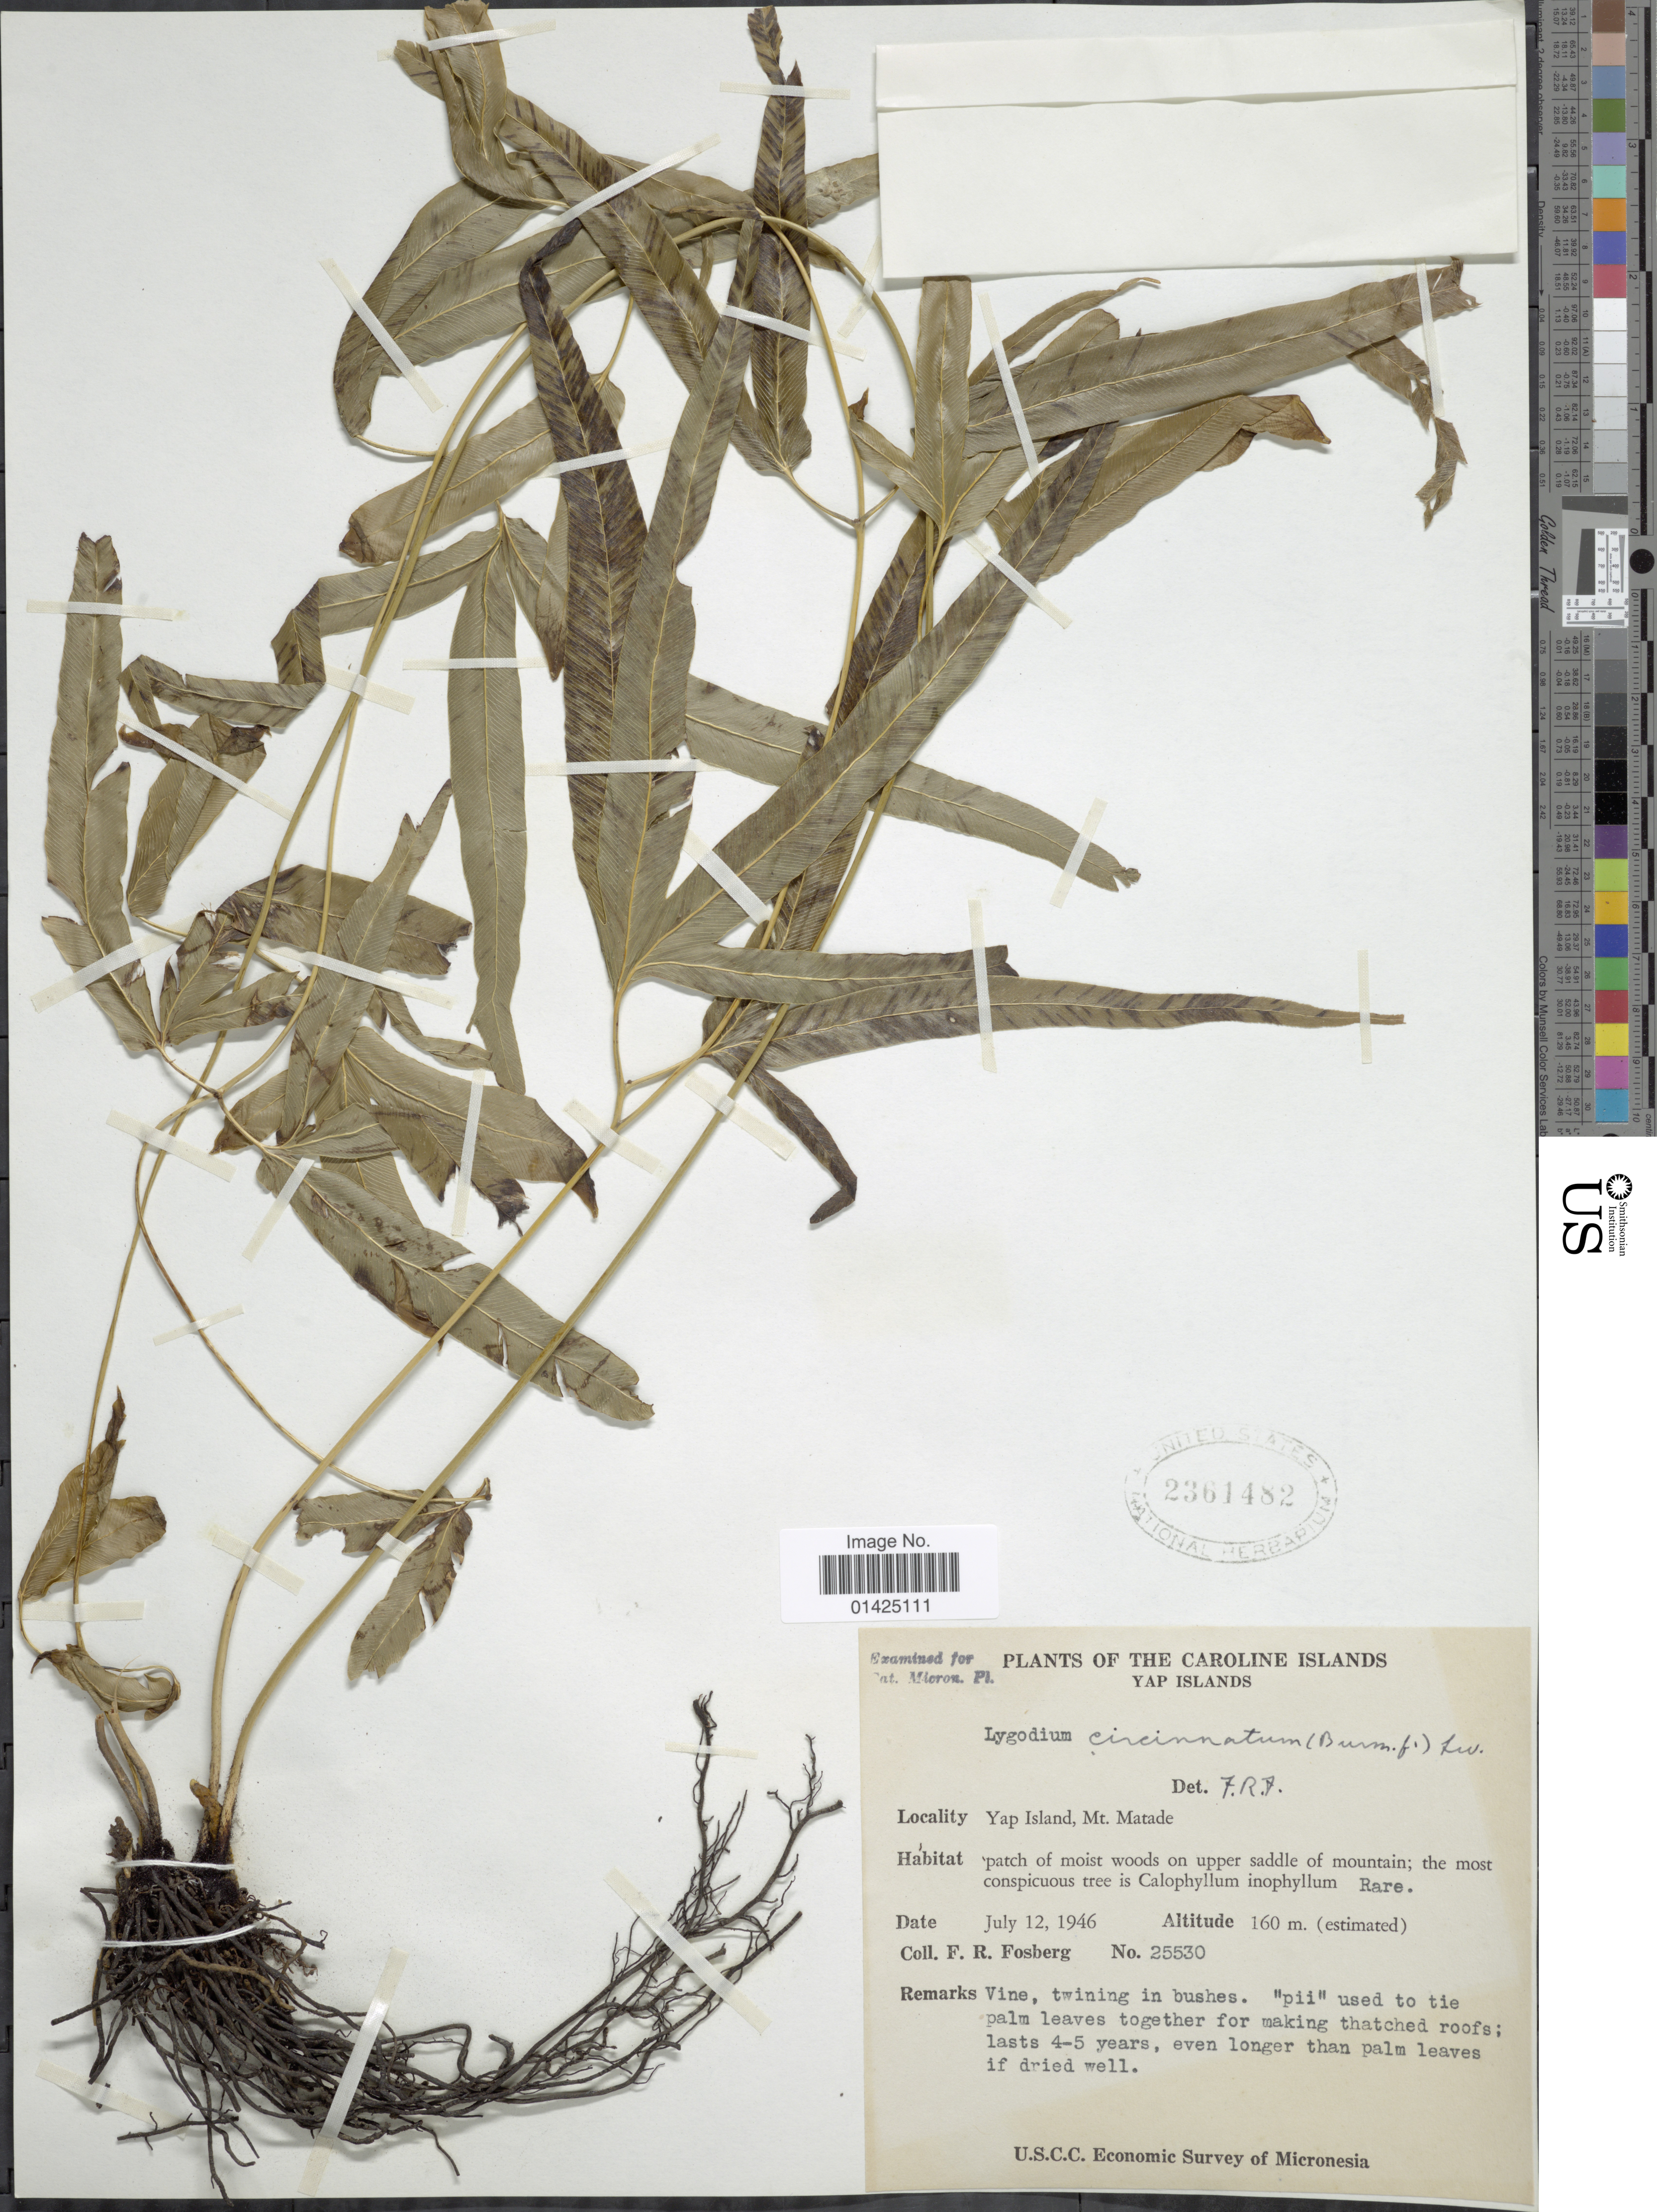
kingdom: Plantae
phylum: Tracheophyta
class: Polypodiopsida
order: Schizaeales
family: Lygodiaceae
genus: Lygodium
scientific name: Lygodium circinnatum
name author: (Burm. f.) Sw.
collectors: F. R. Fosberg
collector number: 25530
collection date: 1946-07-12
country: Micronesia, Federated States of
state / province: Yap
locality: Mt. Matatade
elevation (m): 160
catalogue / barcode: US 2361482